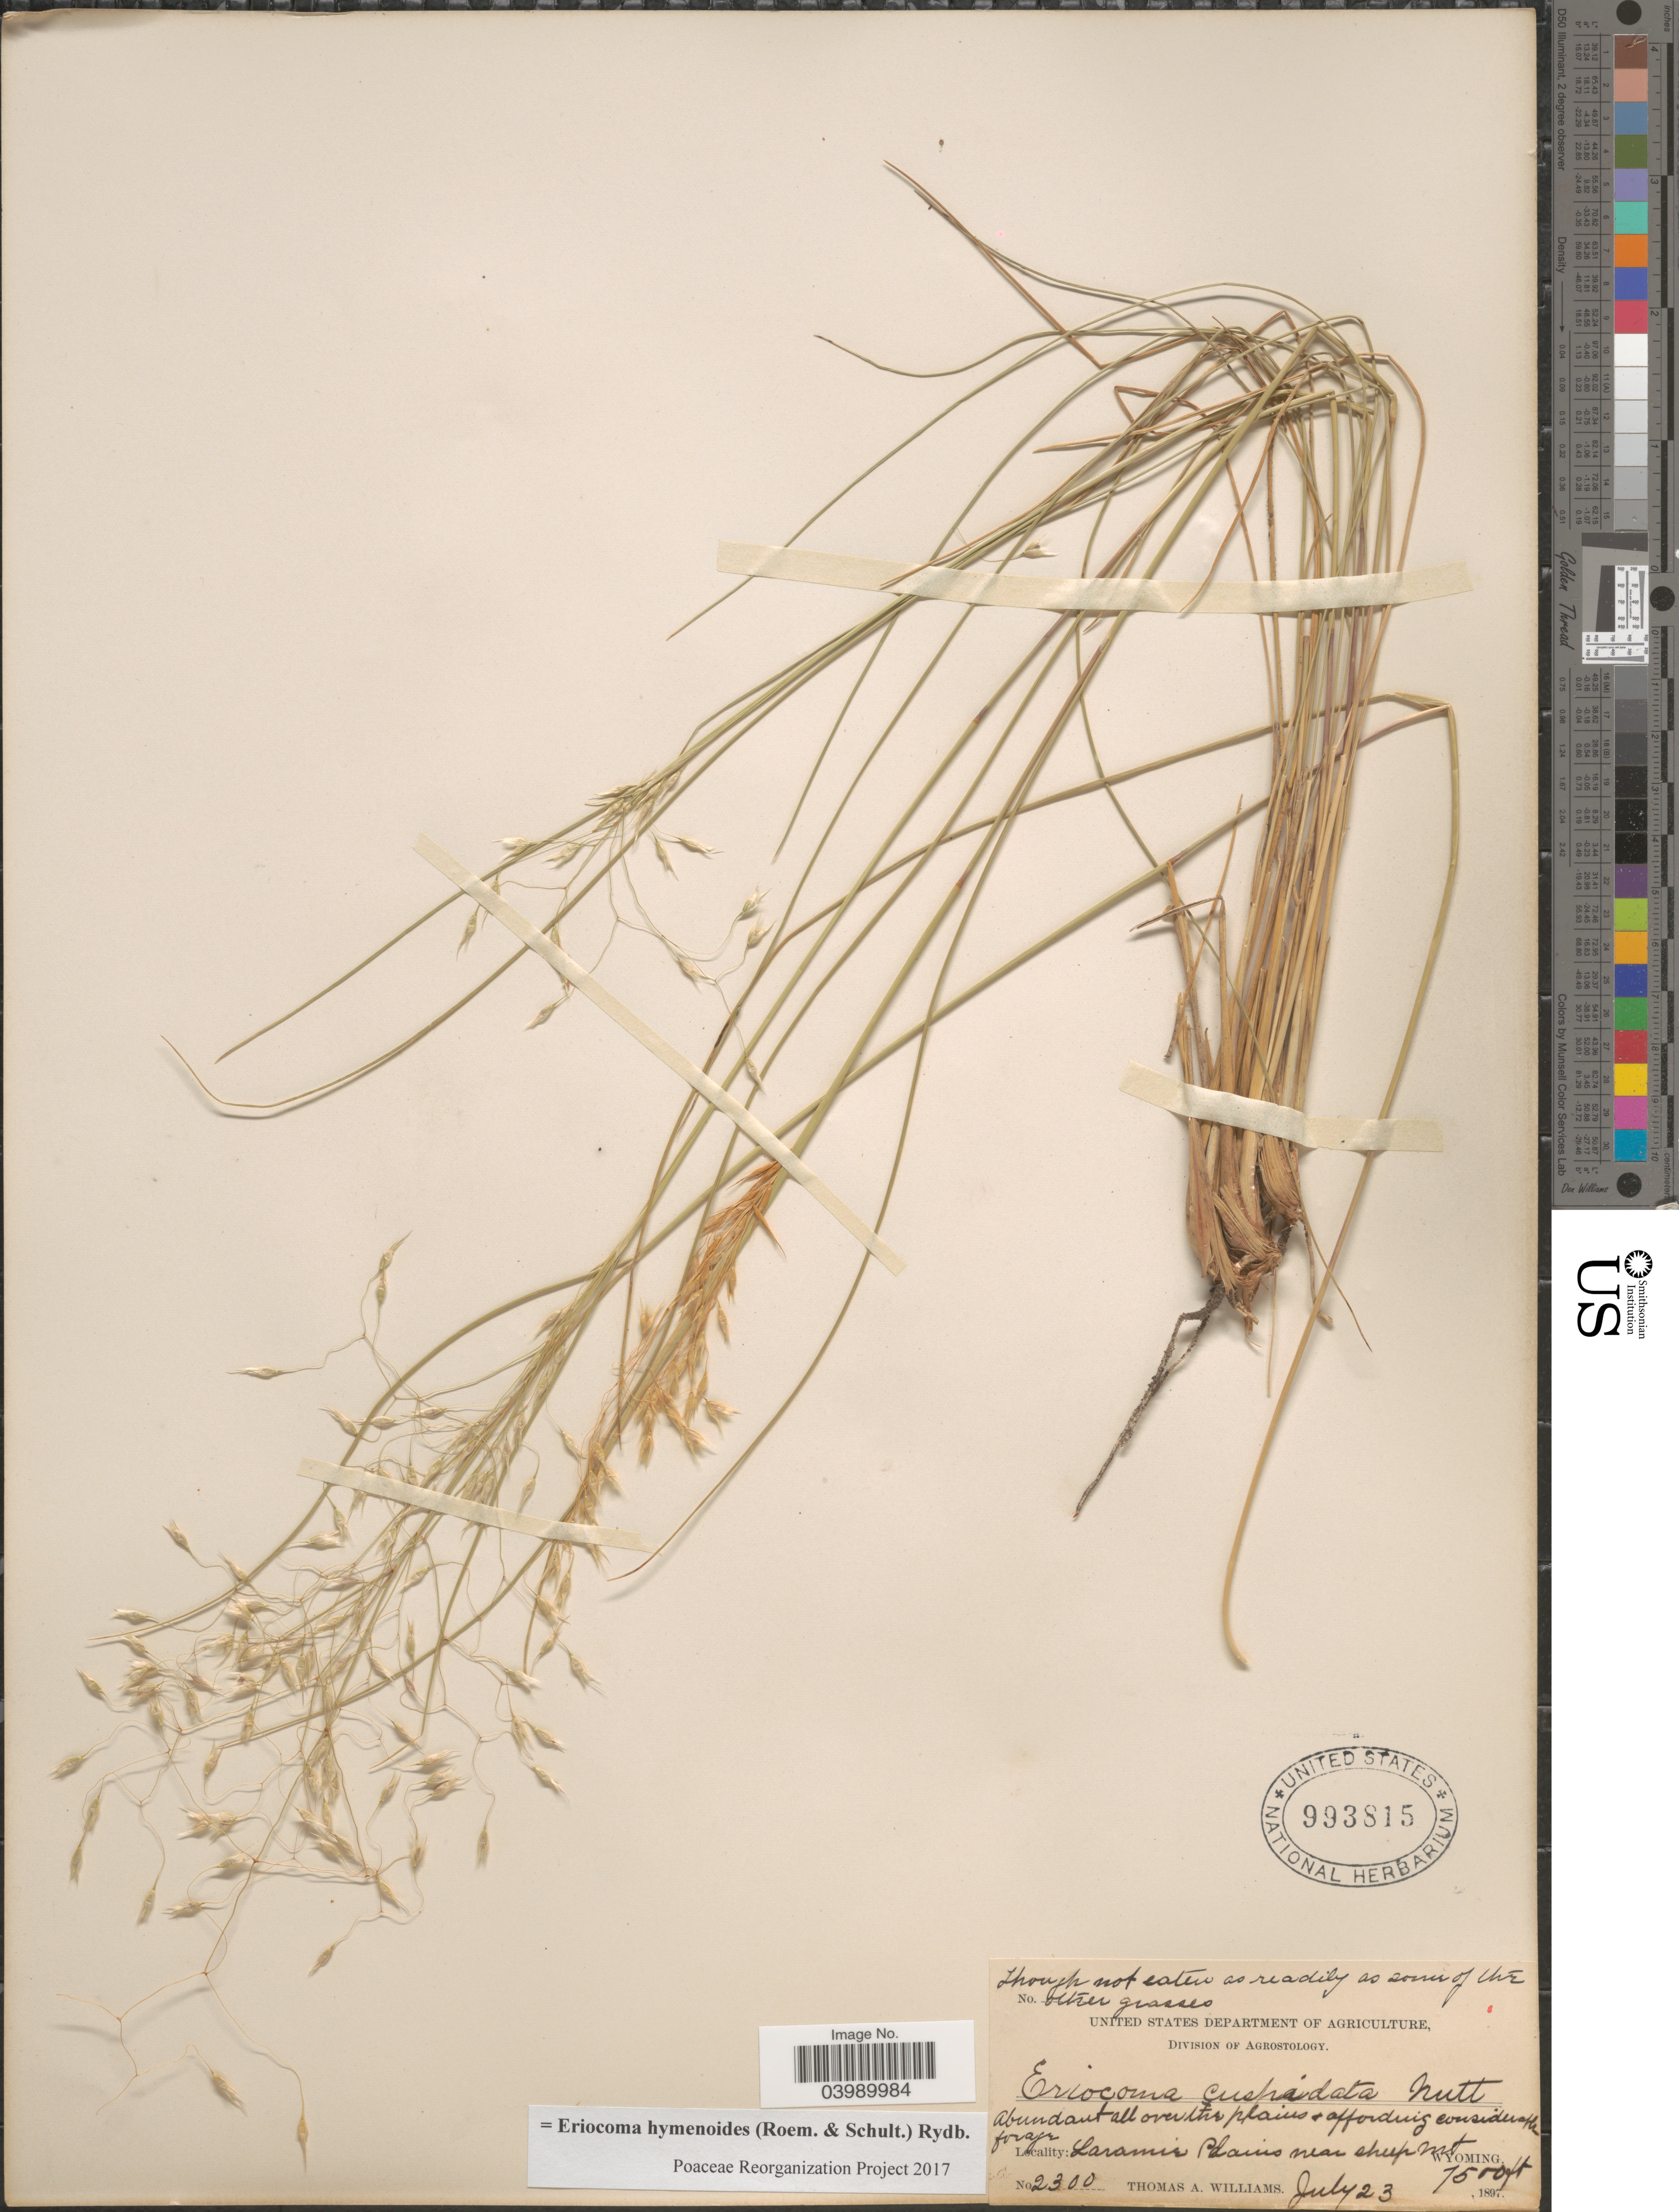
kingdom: Plantae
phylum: Tracheophyta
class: Liliopsida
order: Poales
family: Poaceae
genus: Eriocoma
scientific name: Eriocoma hymenoides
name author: (Roem. & Schult.) Rydb.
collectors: T. A. Williams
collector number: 2300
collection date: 1897-07-23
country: United States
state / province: Wyoming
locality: Laramie Plains near sheep Mt.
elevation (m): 2286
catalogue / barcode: US 993815